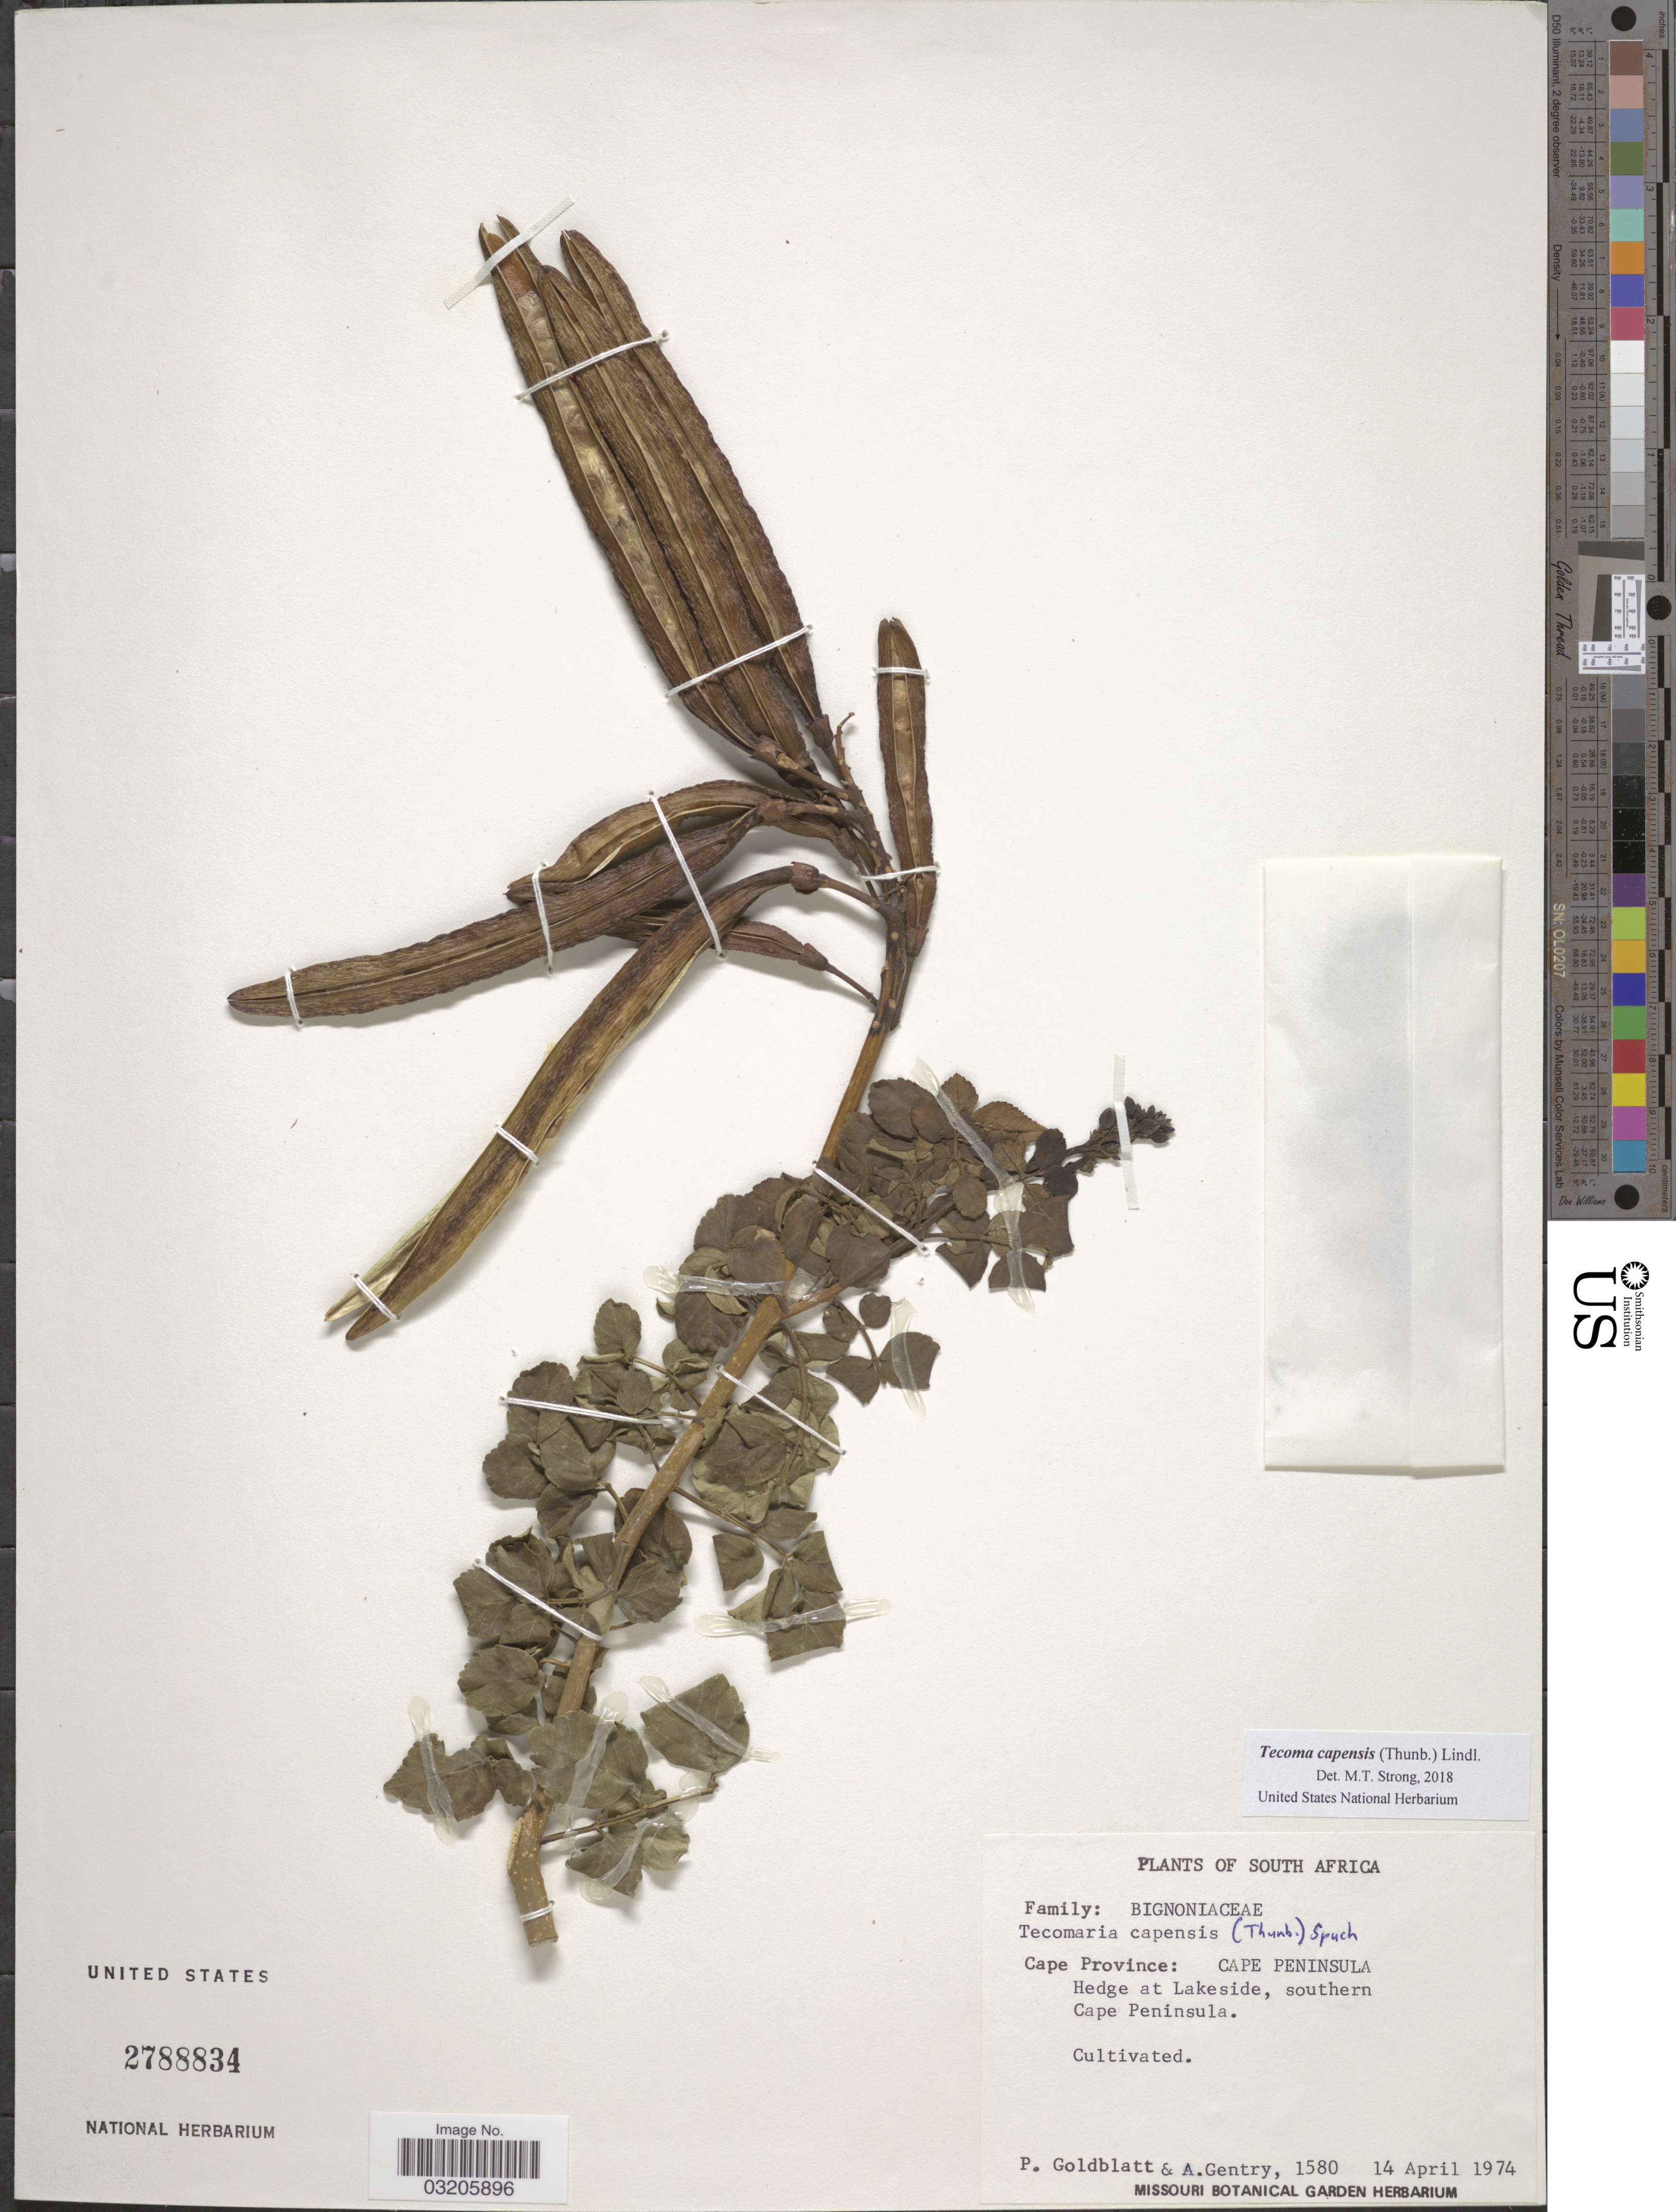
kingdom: Plantae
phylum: Tracheophyta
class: Magnoliopsida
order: Lamiales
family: Bignoniaceae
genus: Tecoma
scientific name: Tecoma capensis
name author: (Thunb.) Lindl.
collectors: P. Goldblatt & A. H. Gentry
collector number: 1580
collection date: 1974-04-14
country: South Africa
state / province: Western Cape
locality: Cape Peninsula. Hedge at Lakeside, southern Cape Peninsula.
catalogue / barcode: US 2788834